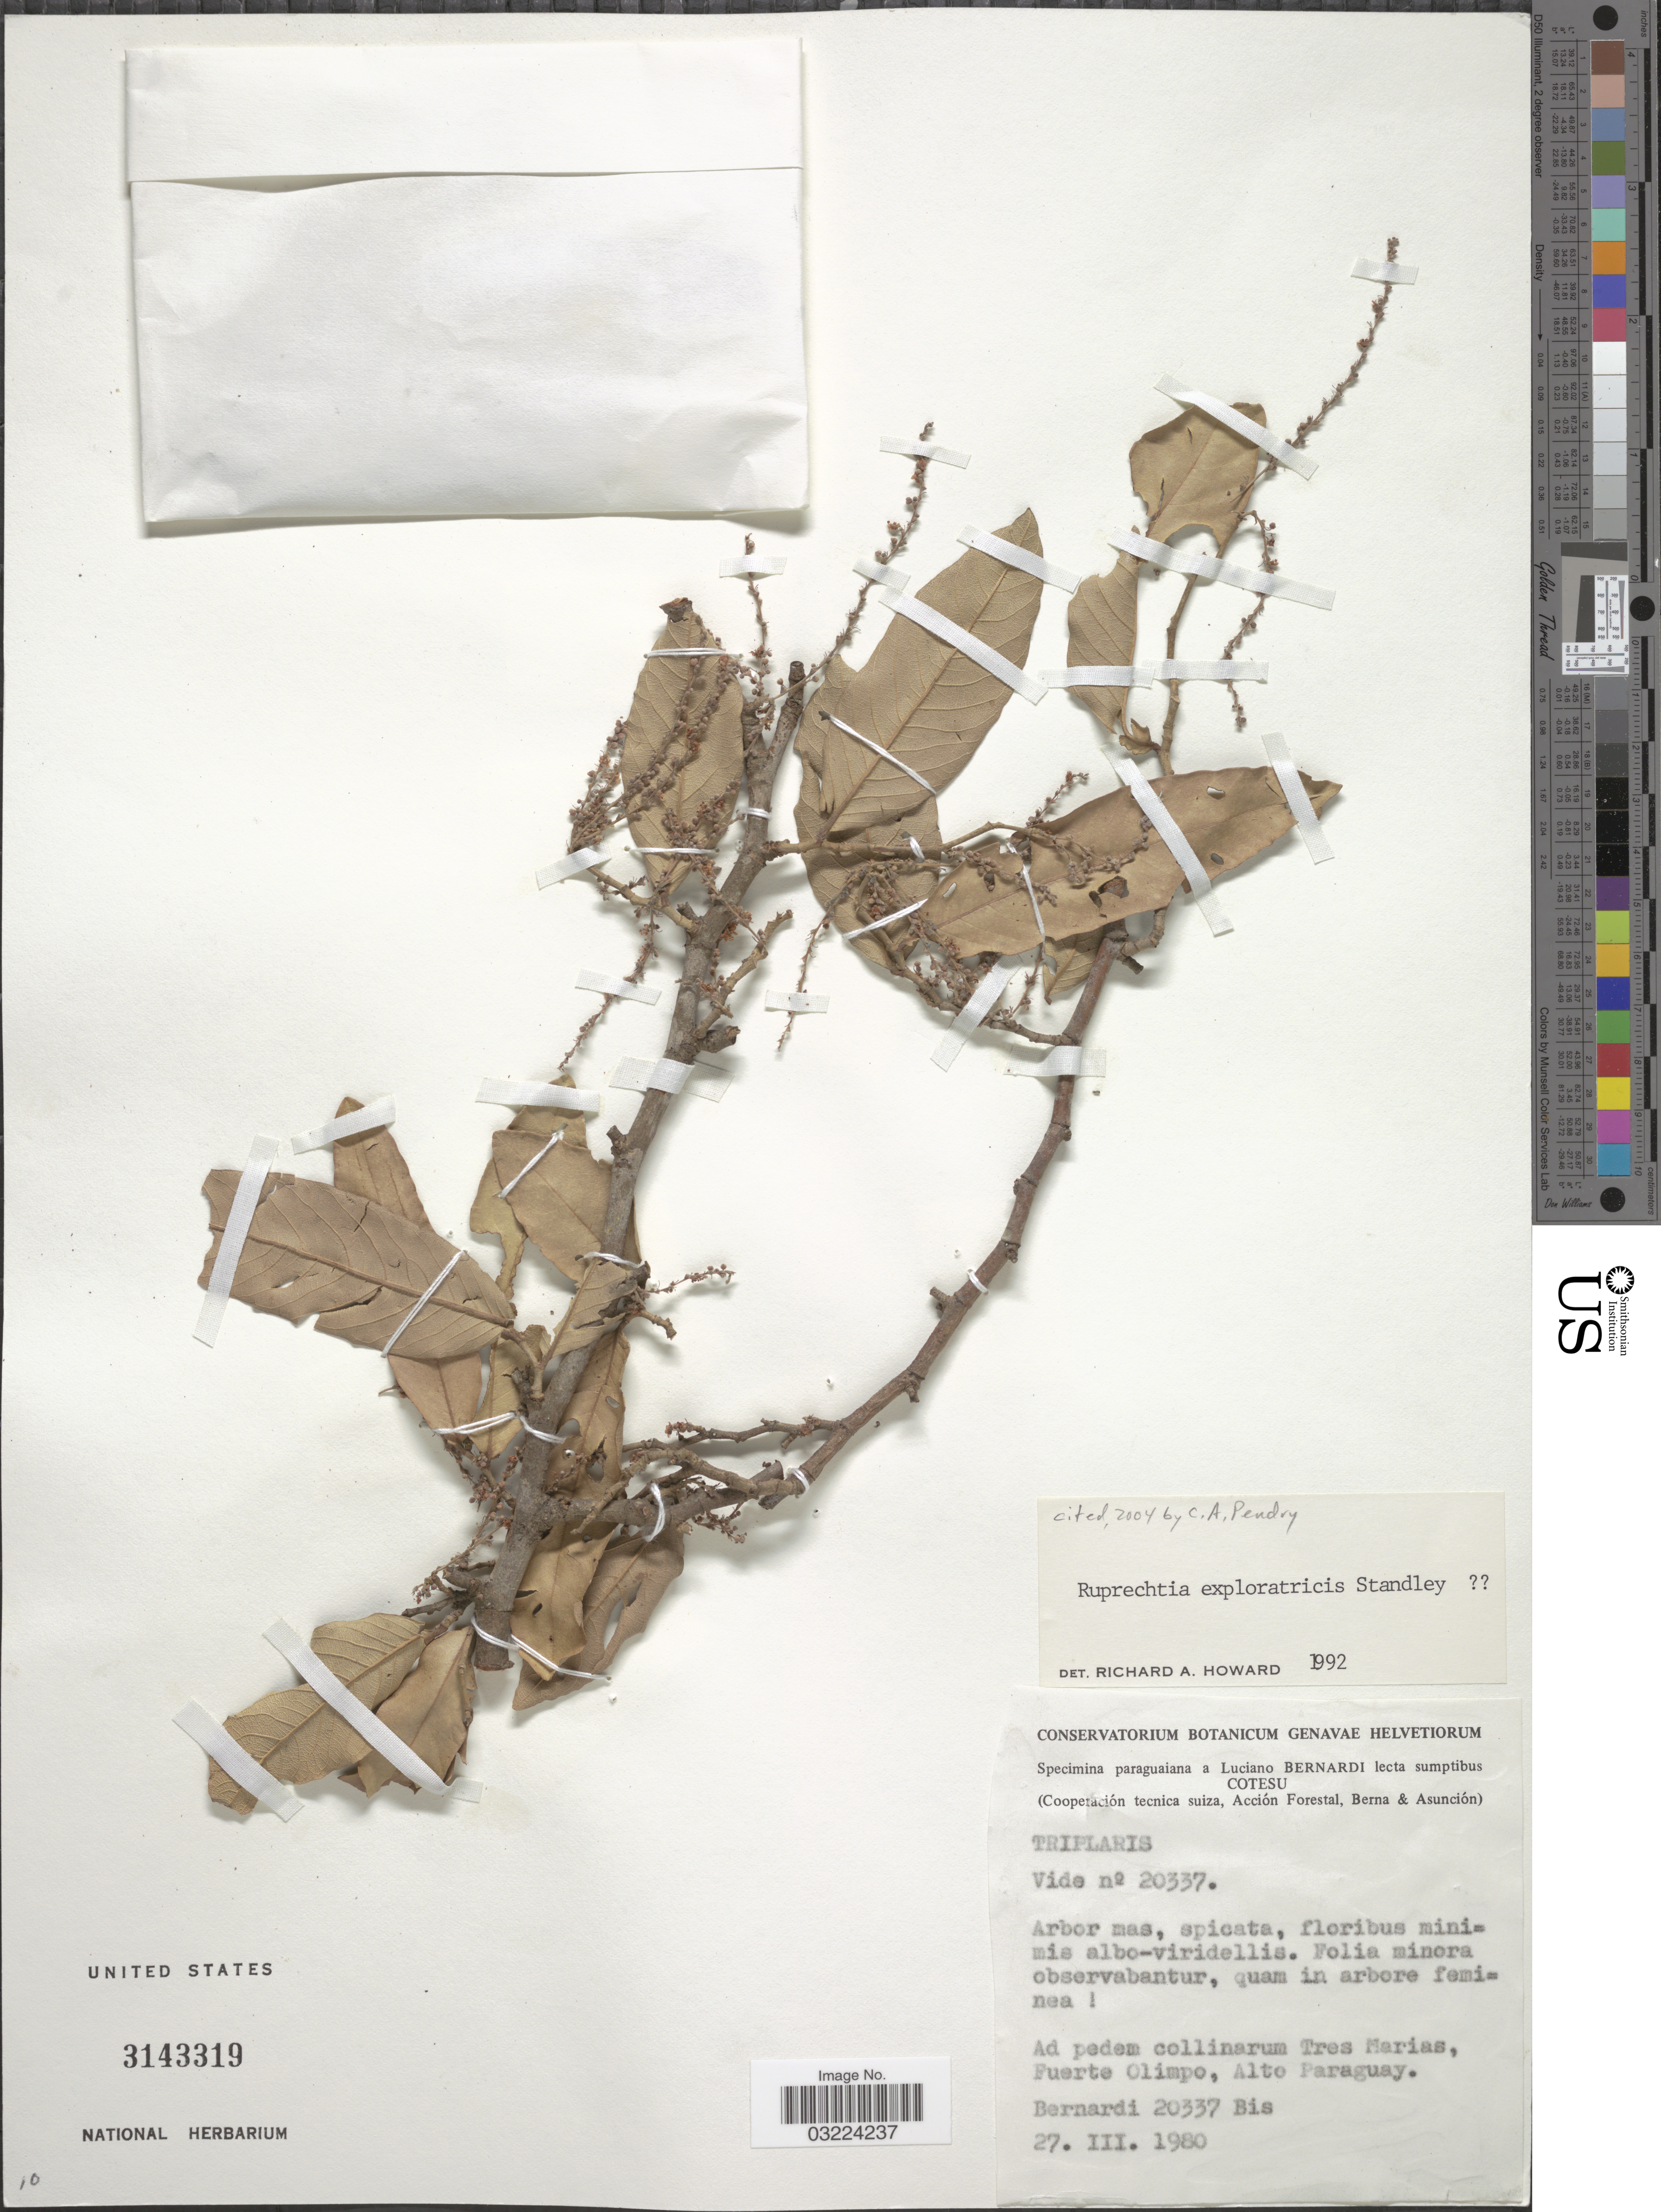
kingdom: Plantae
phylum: Tracheophyta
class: Magnoliopsida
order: Caryophyllales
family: Polygonaceae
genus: Ruprechtia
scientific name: Ruprechtia exploraticis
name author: Sandwith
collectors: L. Bernardi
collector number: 20337Bis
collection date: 1980-03-27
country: Paraguay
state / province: Alto Paraguay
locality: Ad pedem collinarum Tres Marias, Fuerte Olimpo.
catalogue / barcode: US 3143319